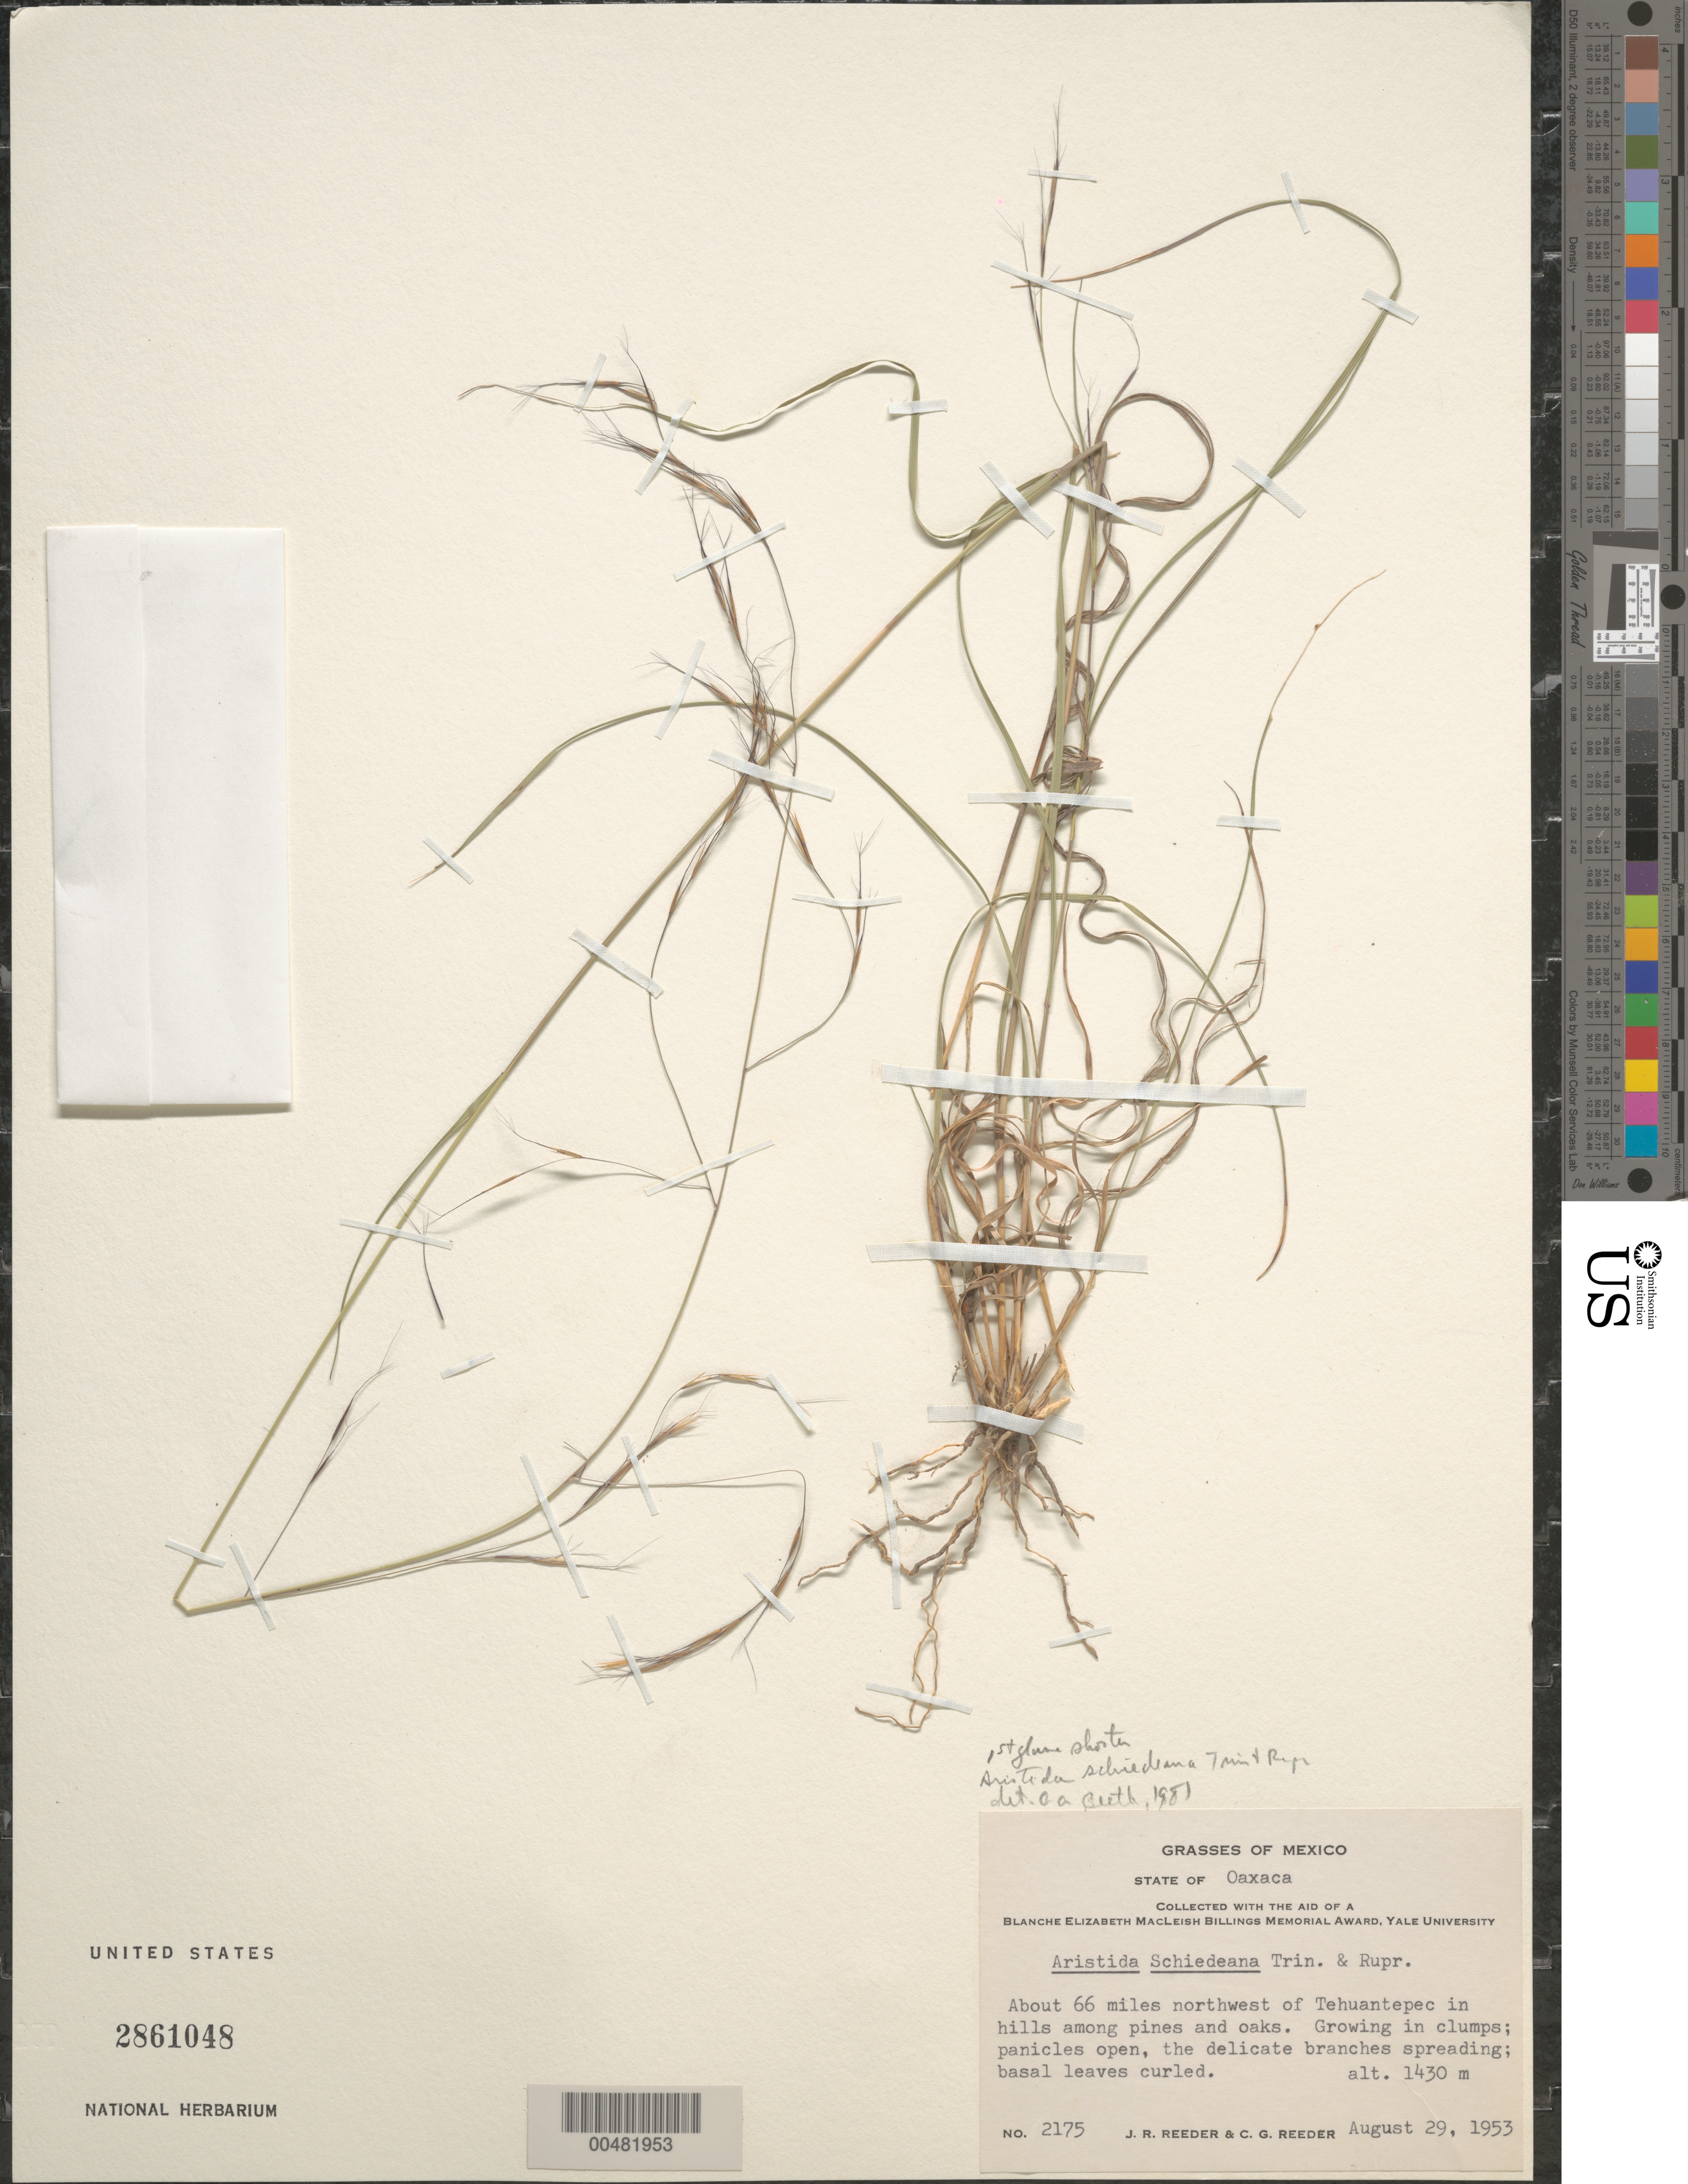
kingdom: Plantae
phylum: Tracheophyta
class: Liliopsida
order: Poales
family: Poaceae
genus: Aristida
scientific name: Aristida schiedeana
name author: Trin. & Rupr.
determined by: Beetle, Alan A.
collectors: J. R. Reeder & C. G. Reeder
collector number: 2175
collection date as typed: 29 Aug 1953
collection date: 1953-08-29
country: Mexico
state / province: Oaxaca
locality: About 66 miles NW of Tehuantepec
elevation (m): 1430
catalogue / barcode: US 2861048